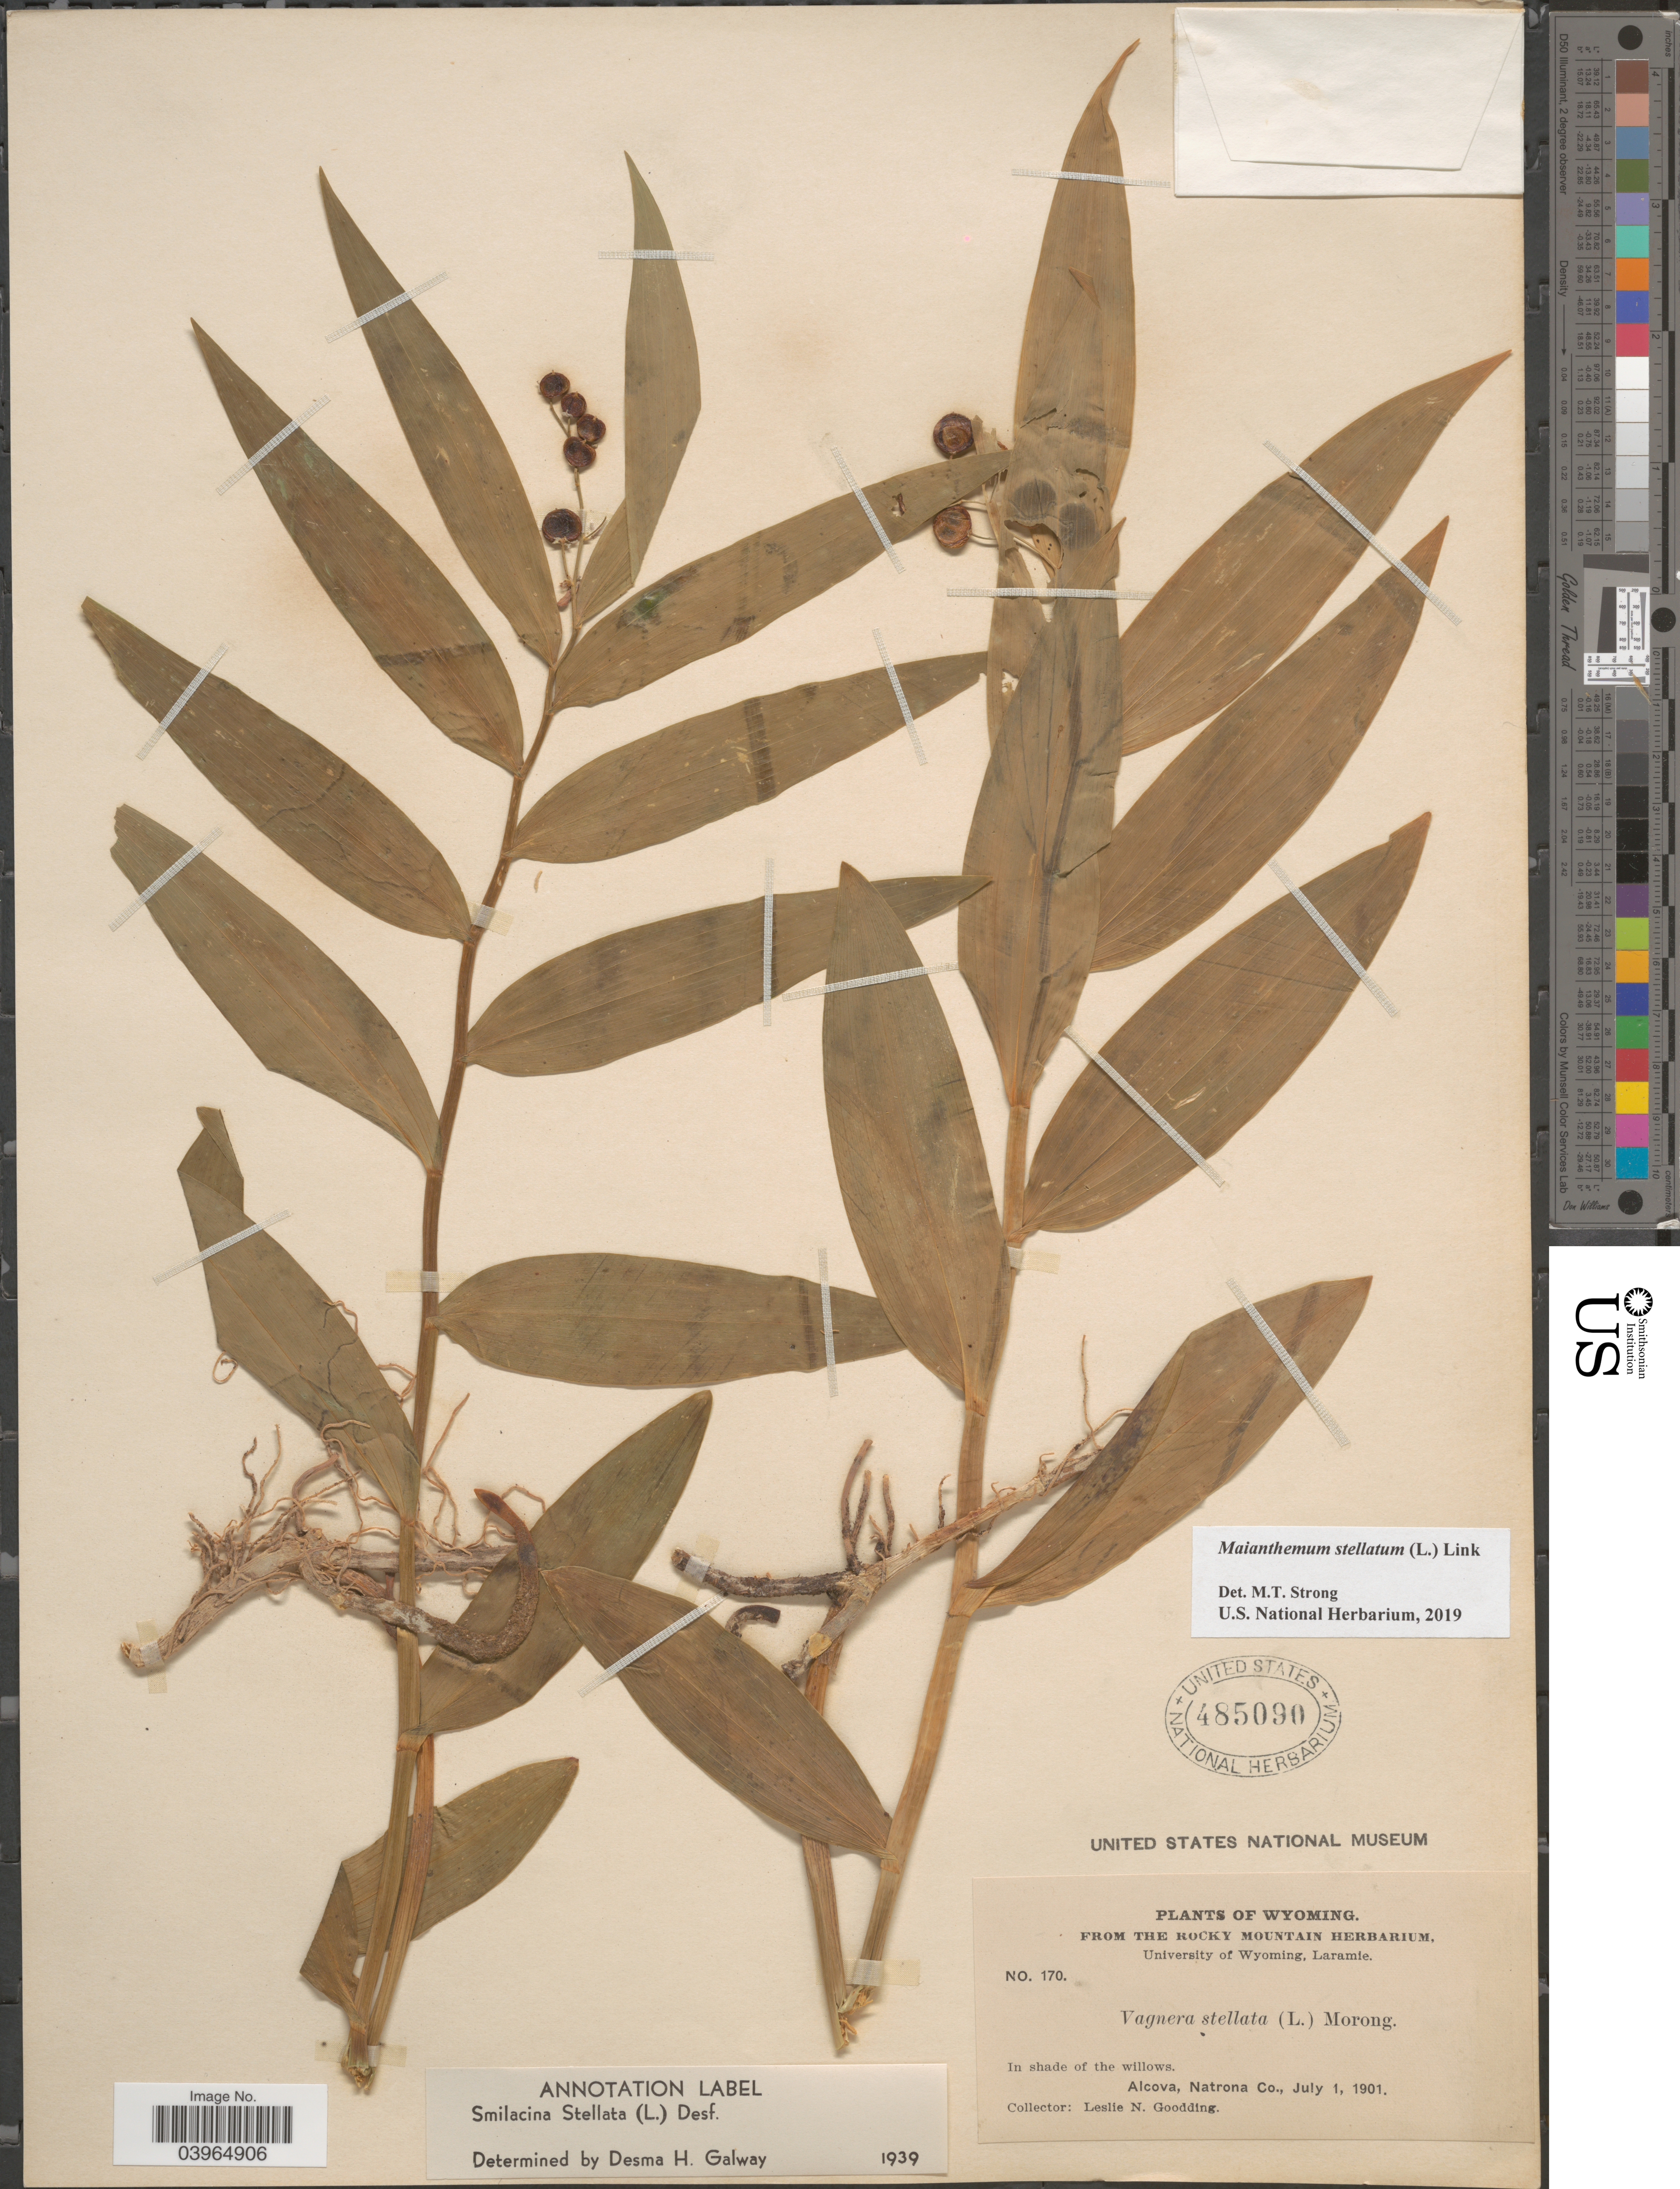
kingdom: Plantae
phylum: Tracheophyta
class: Liliopsida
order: Asparagales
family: Asparagaceae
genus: Maianthemum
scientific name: Maianthemum stellatum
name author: (L.) Link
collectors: L. N. Goodding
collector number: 170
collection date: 1901-07-01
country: United States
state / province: Wyoming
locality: Alcova, Natrona Co.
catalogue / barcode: US 485090